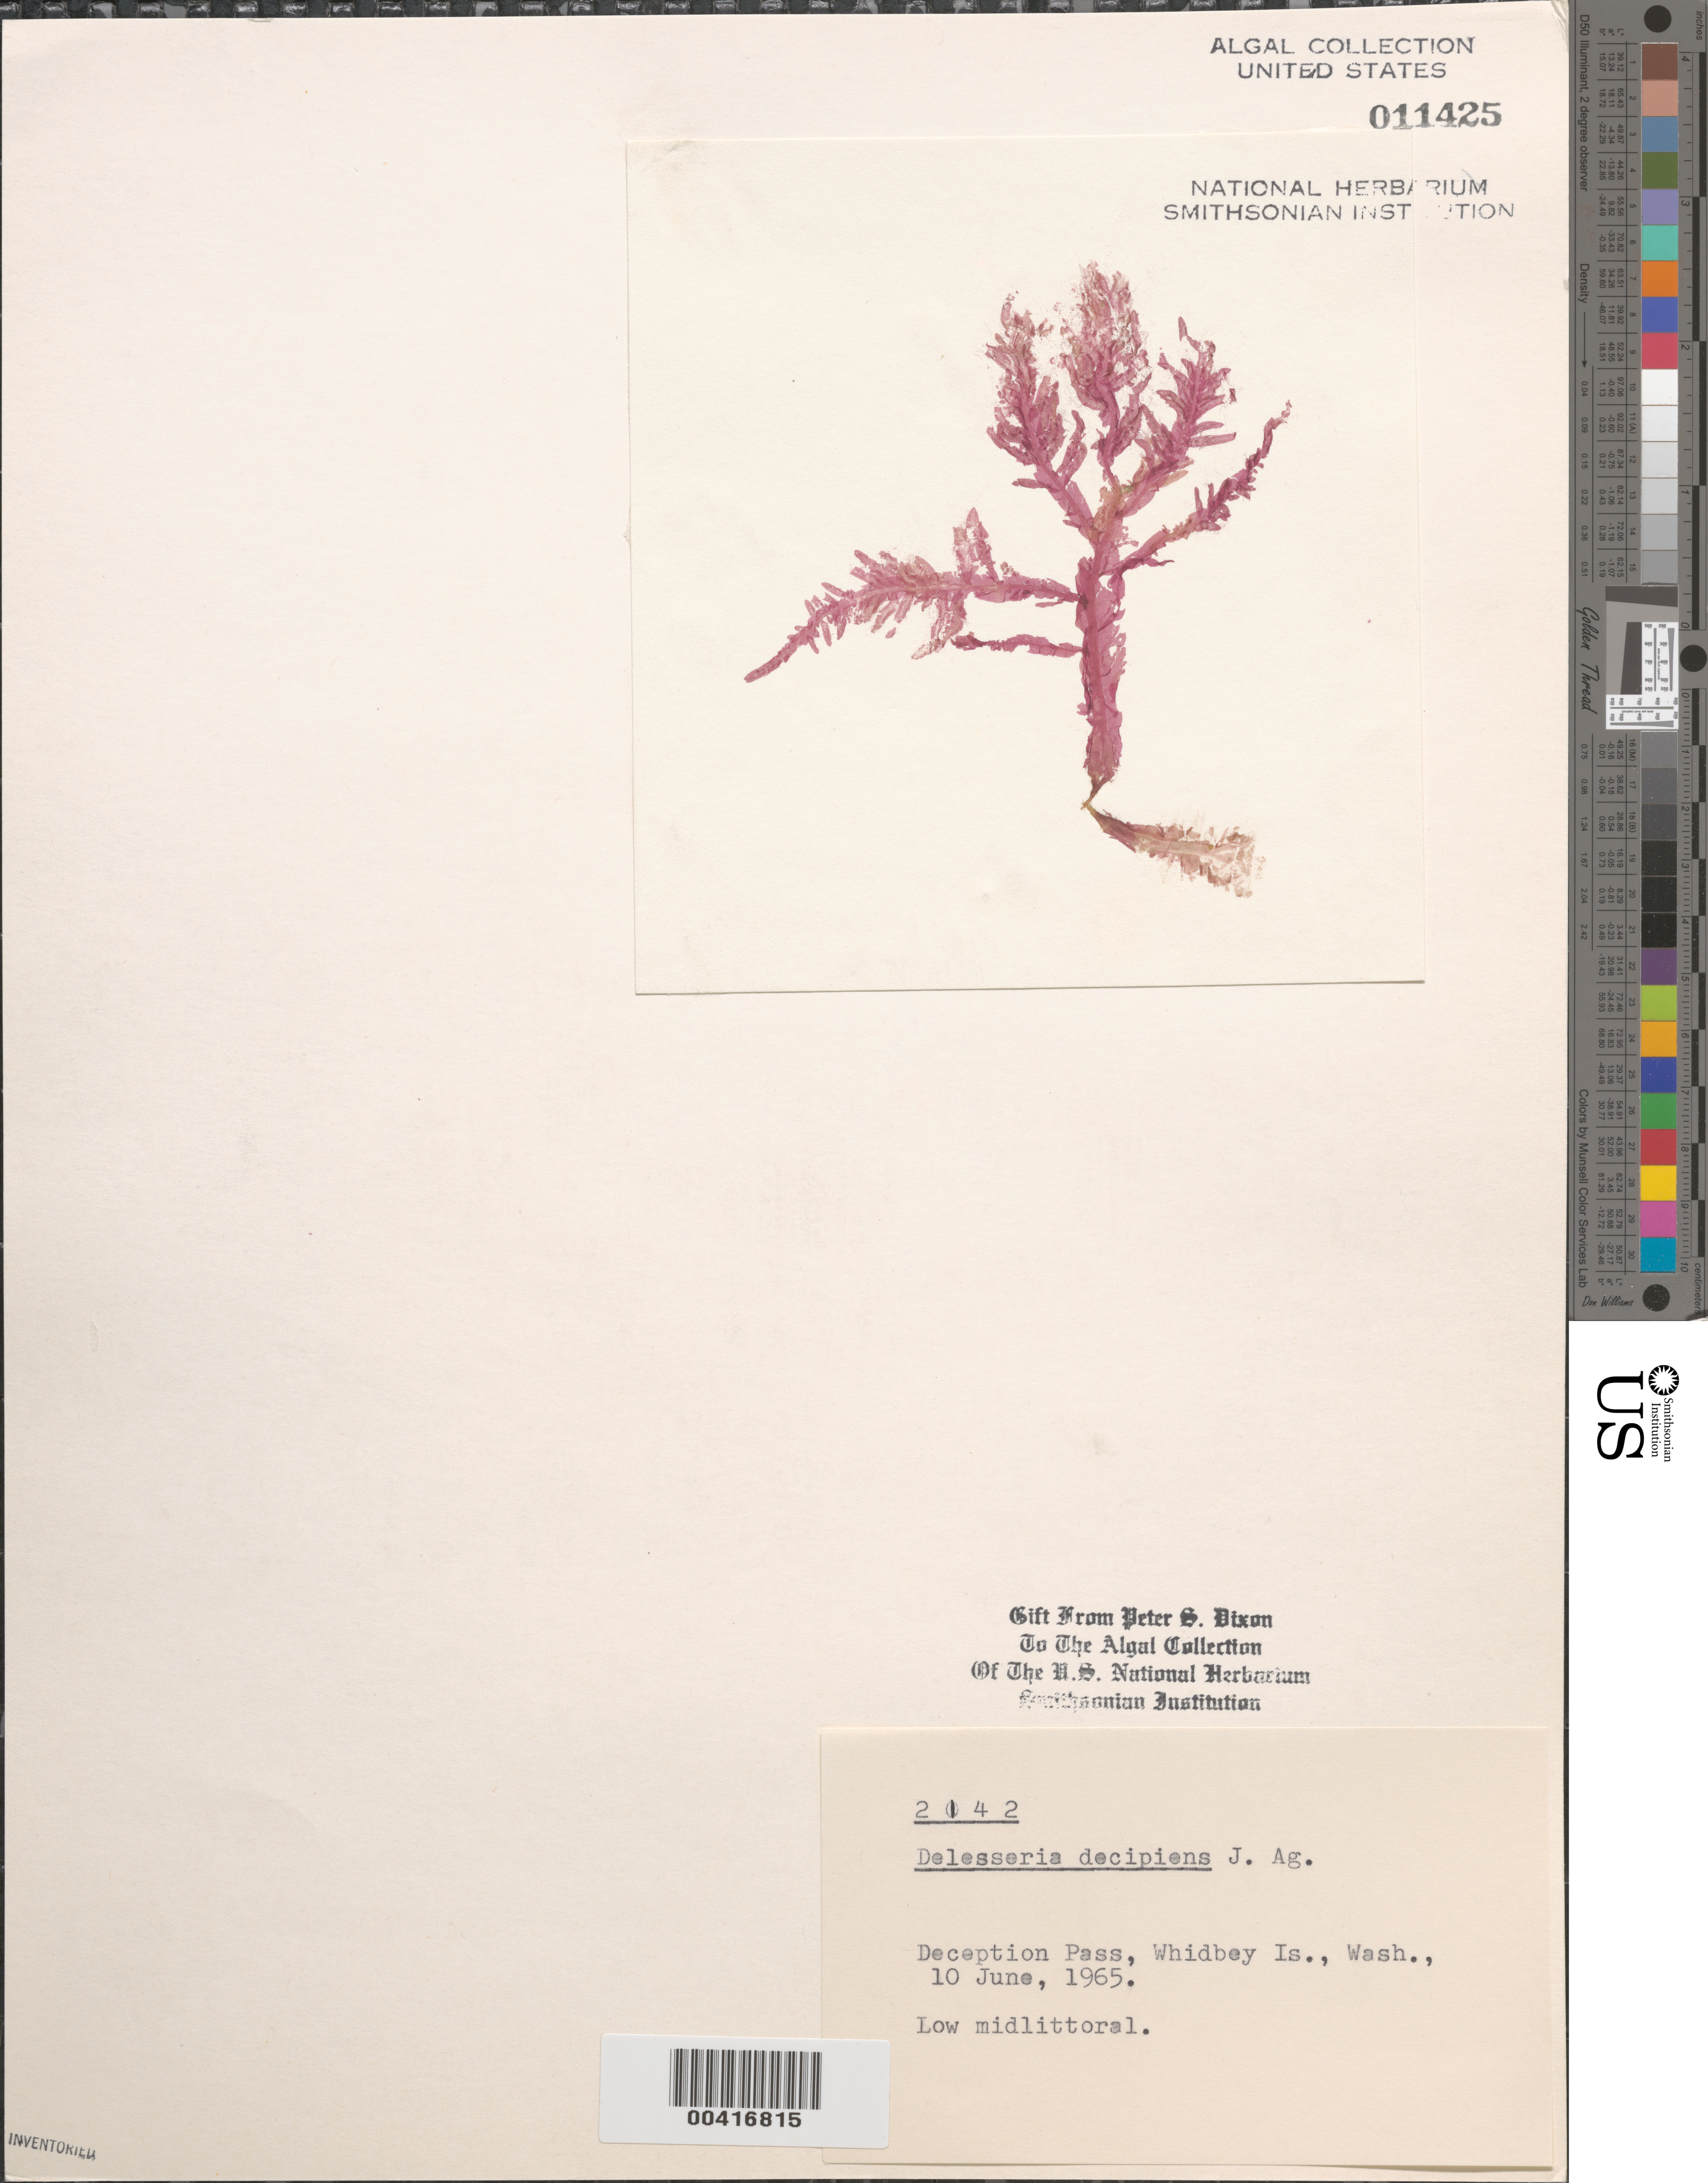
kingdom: Plantae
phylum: Rhodophyta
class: Florideophyceae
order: Ceramiales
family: Delesseriaceae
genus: Cumathamnion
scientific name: Cumathamnion decipiens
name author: (J. Agardh) M.J. Wynne & G.W. Saunders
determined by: Algae name updating Project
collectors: P. S. Dixon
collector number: PSD 2142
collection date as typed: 10 Jun 1965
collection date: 1965-06-10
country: United States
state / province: Washington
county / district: Island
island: Whidbey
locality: Deception Pass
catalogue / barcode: US 11425